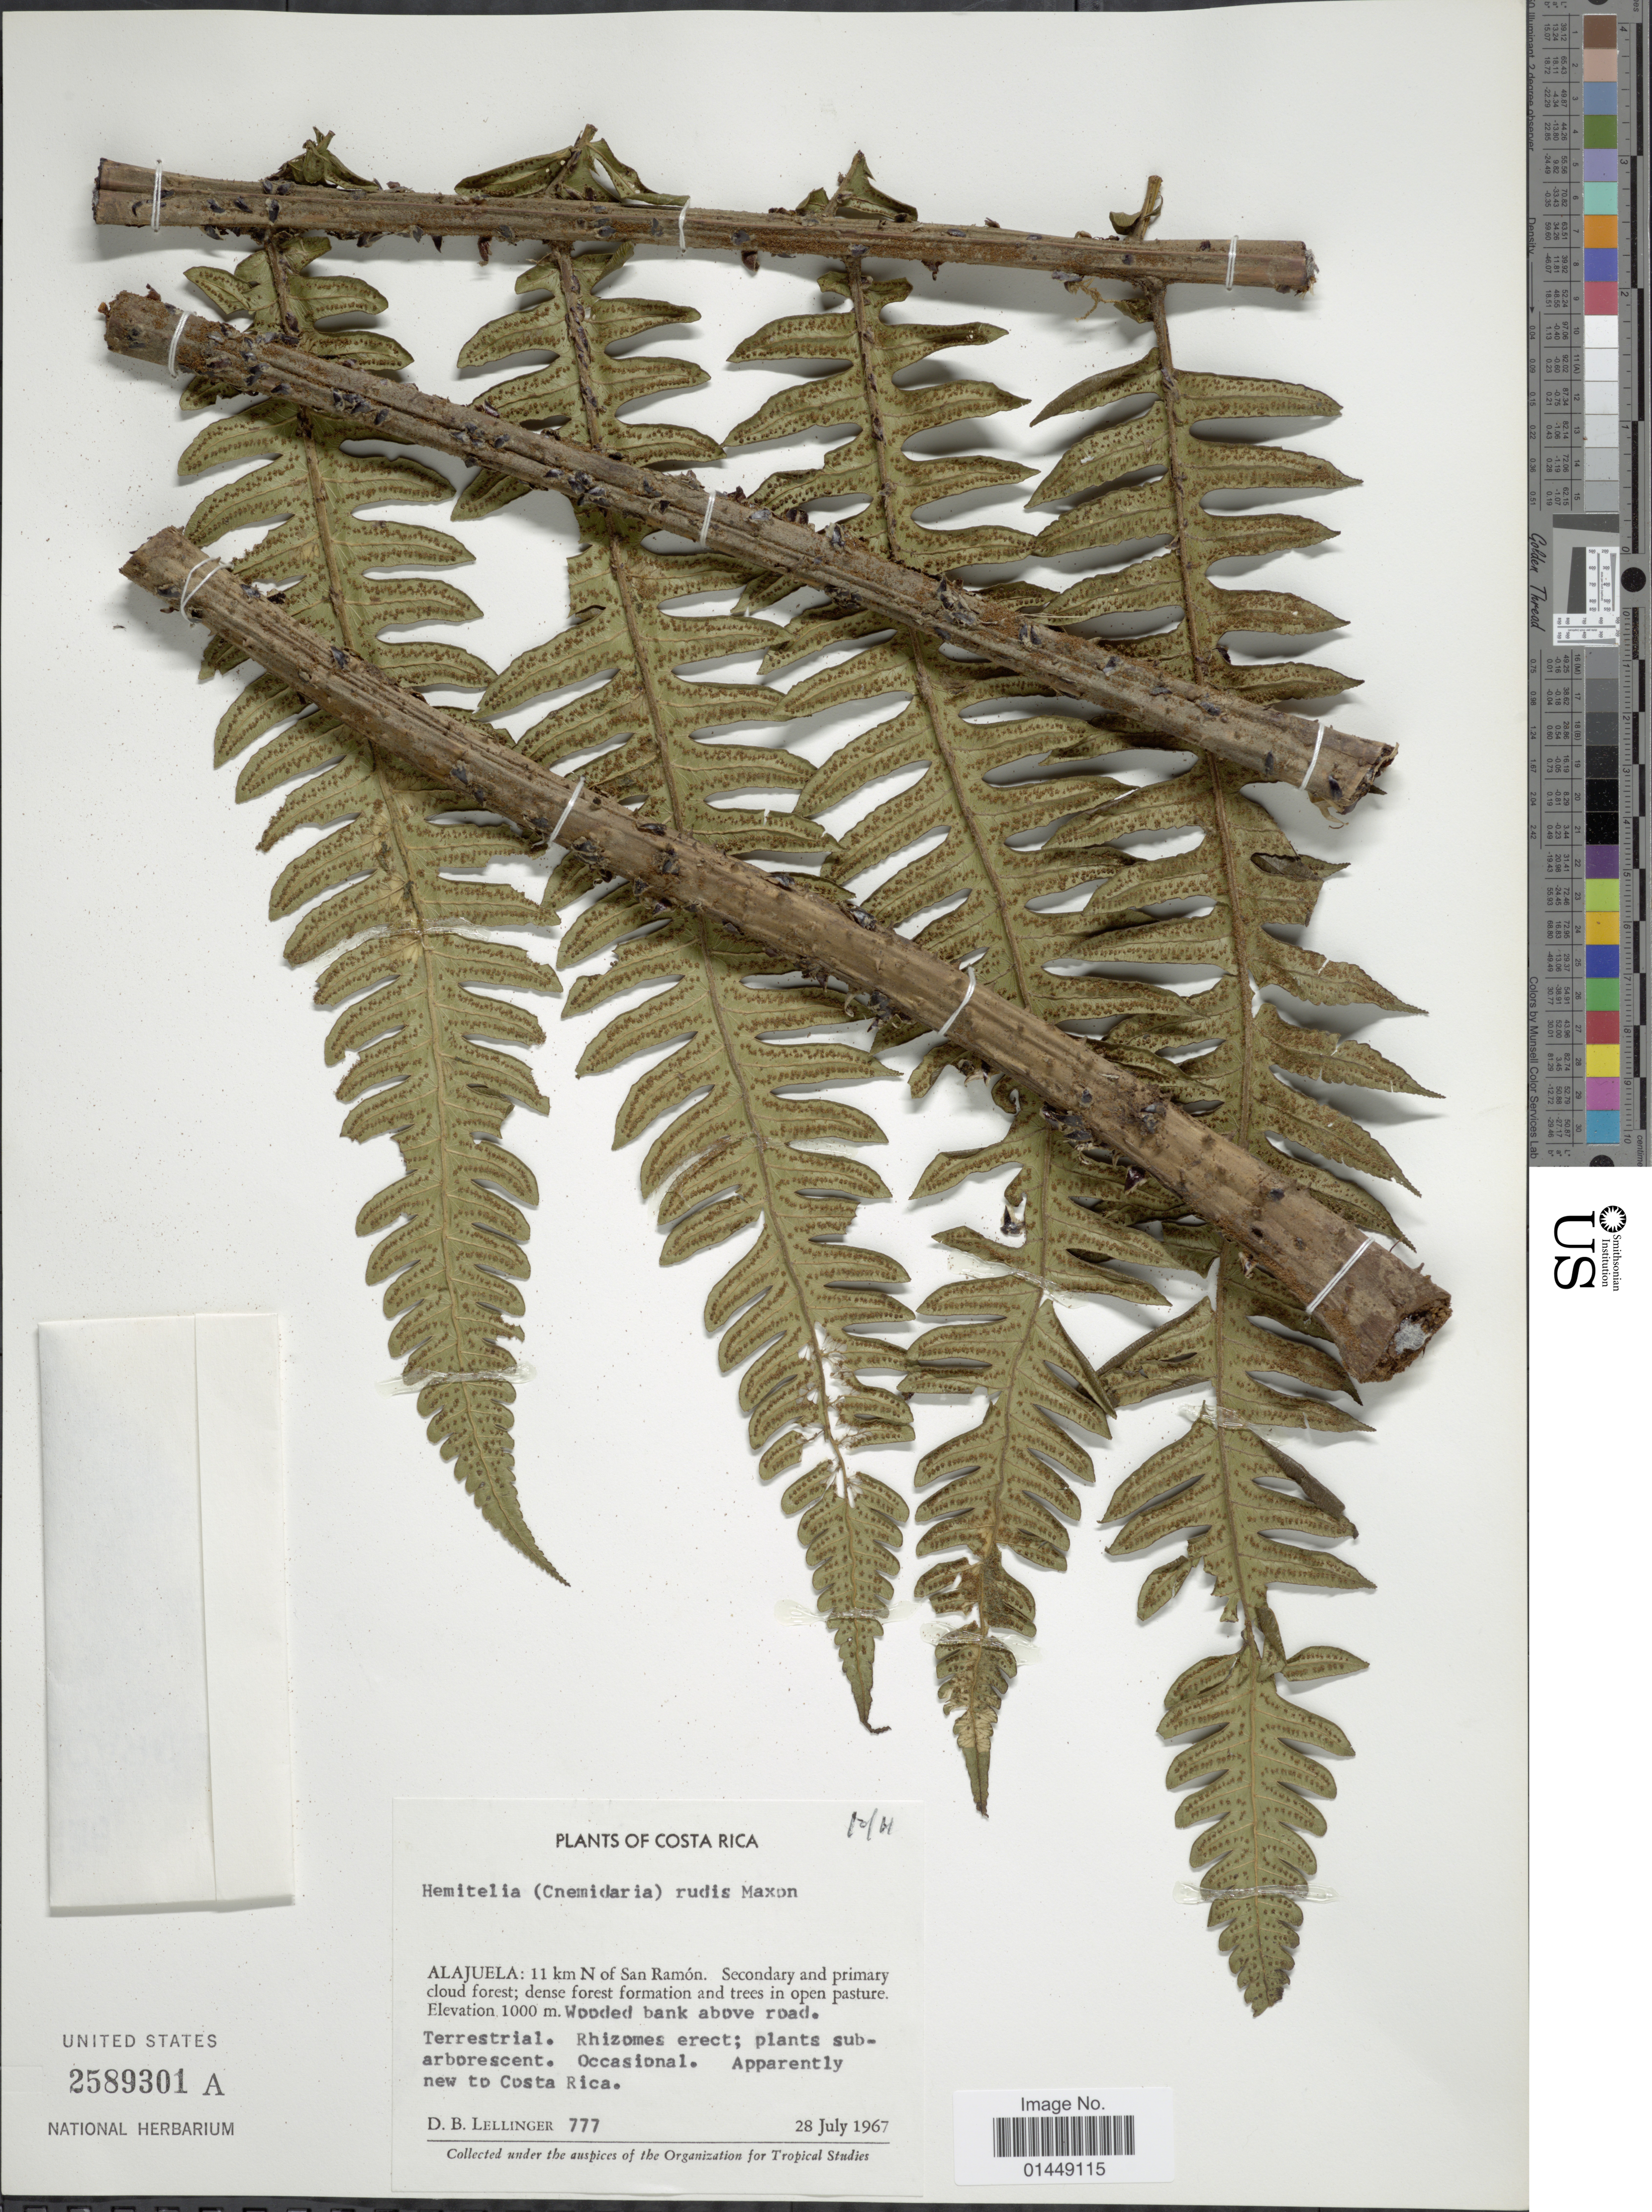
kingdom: Plantae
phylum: Tracheophyta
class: Polypodiopsida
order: Cyatheales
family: Cyatheaceae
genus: Cyathea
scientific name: Cyathea mutica var. grandis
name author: (Maxon) Lehnert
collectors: D. B. Lellinger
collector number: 777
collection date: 1967-07-28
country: Costa Rica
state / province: Alajuela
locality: Alajuela: 11 km N of San Ramón.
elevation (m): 1000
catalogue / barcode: US 2589301A